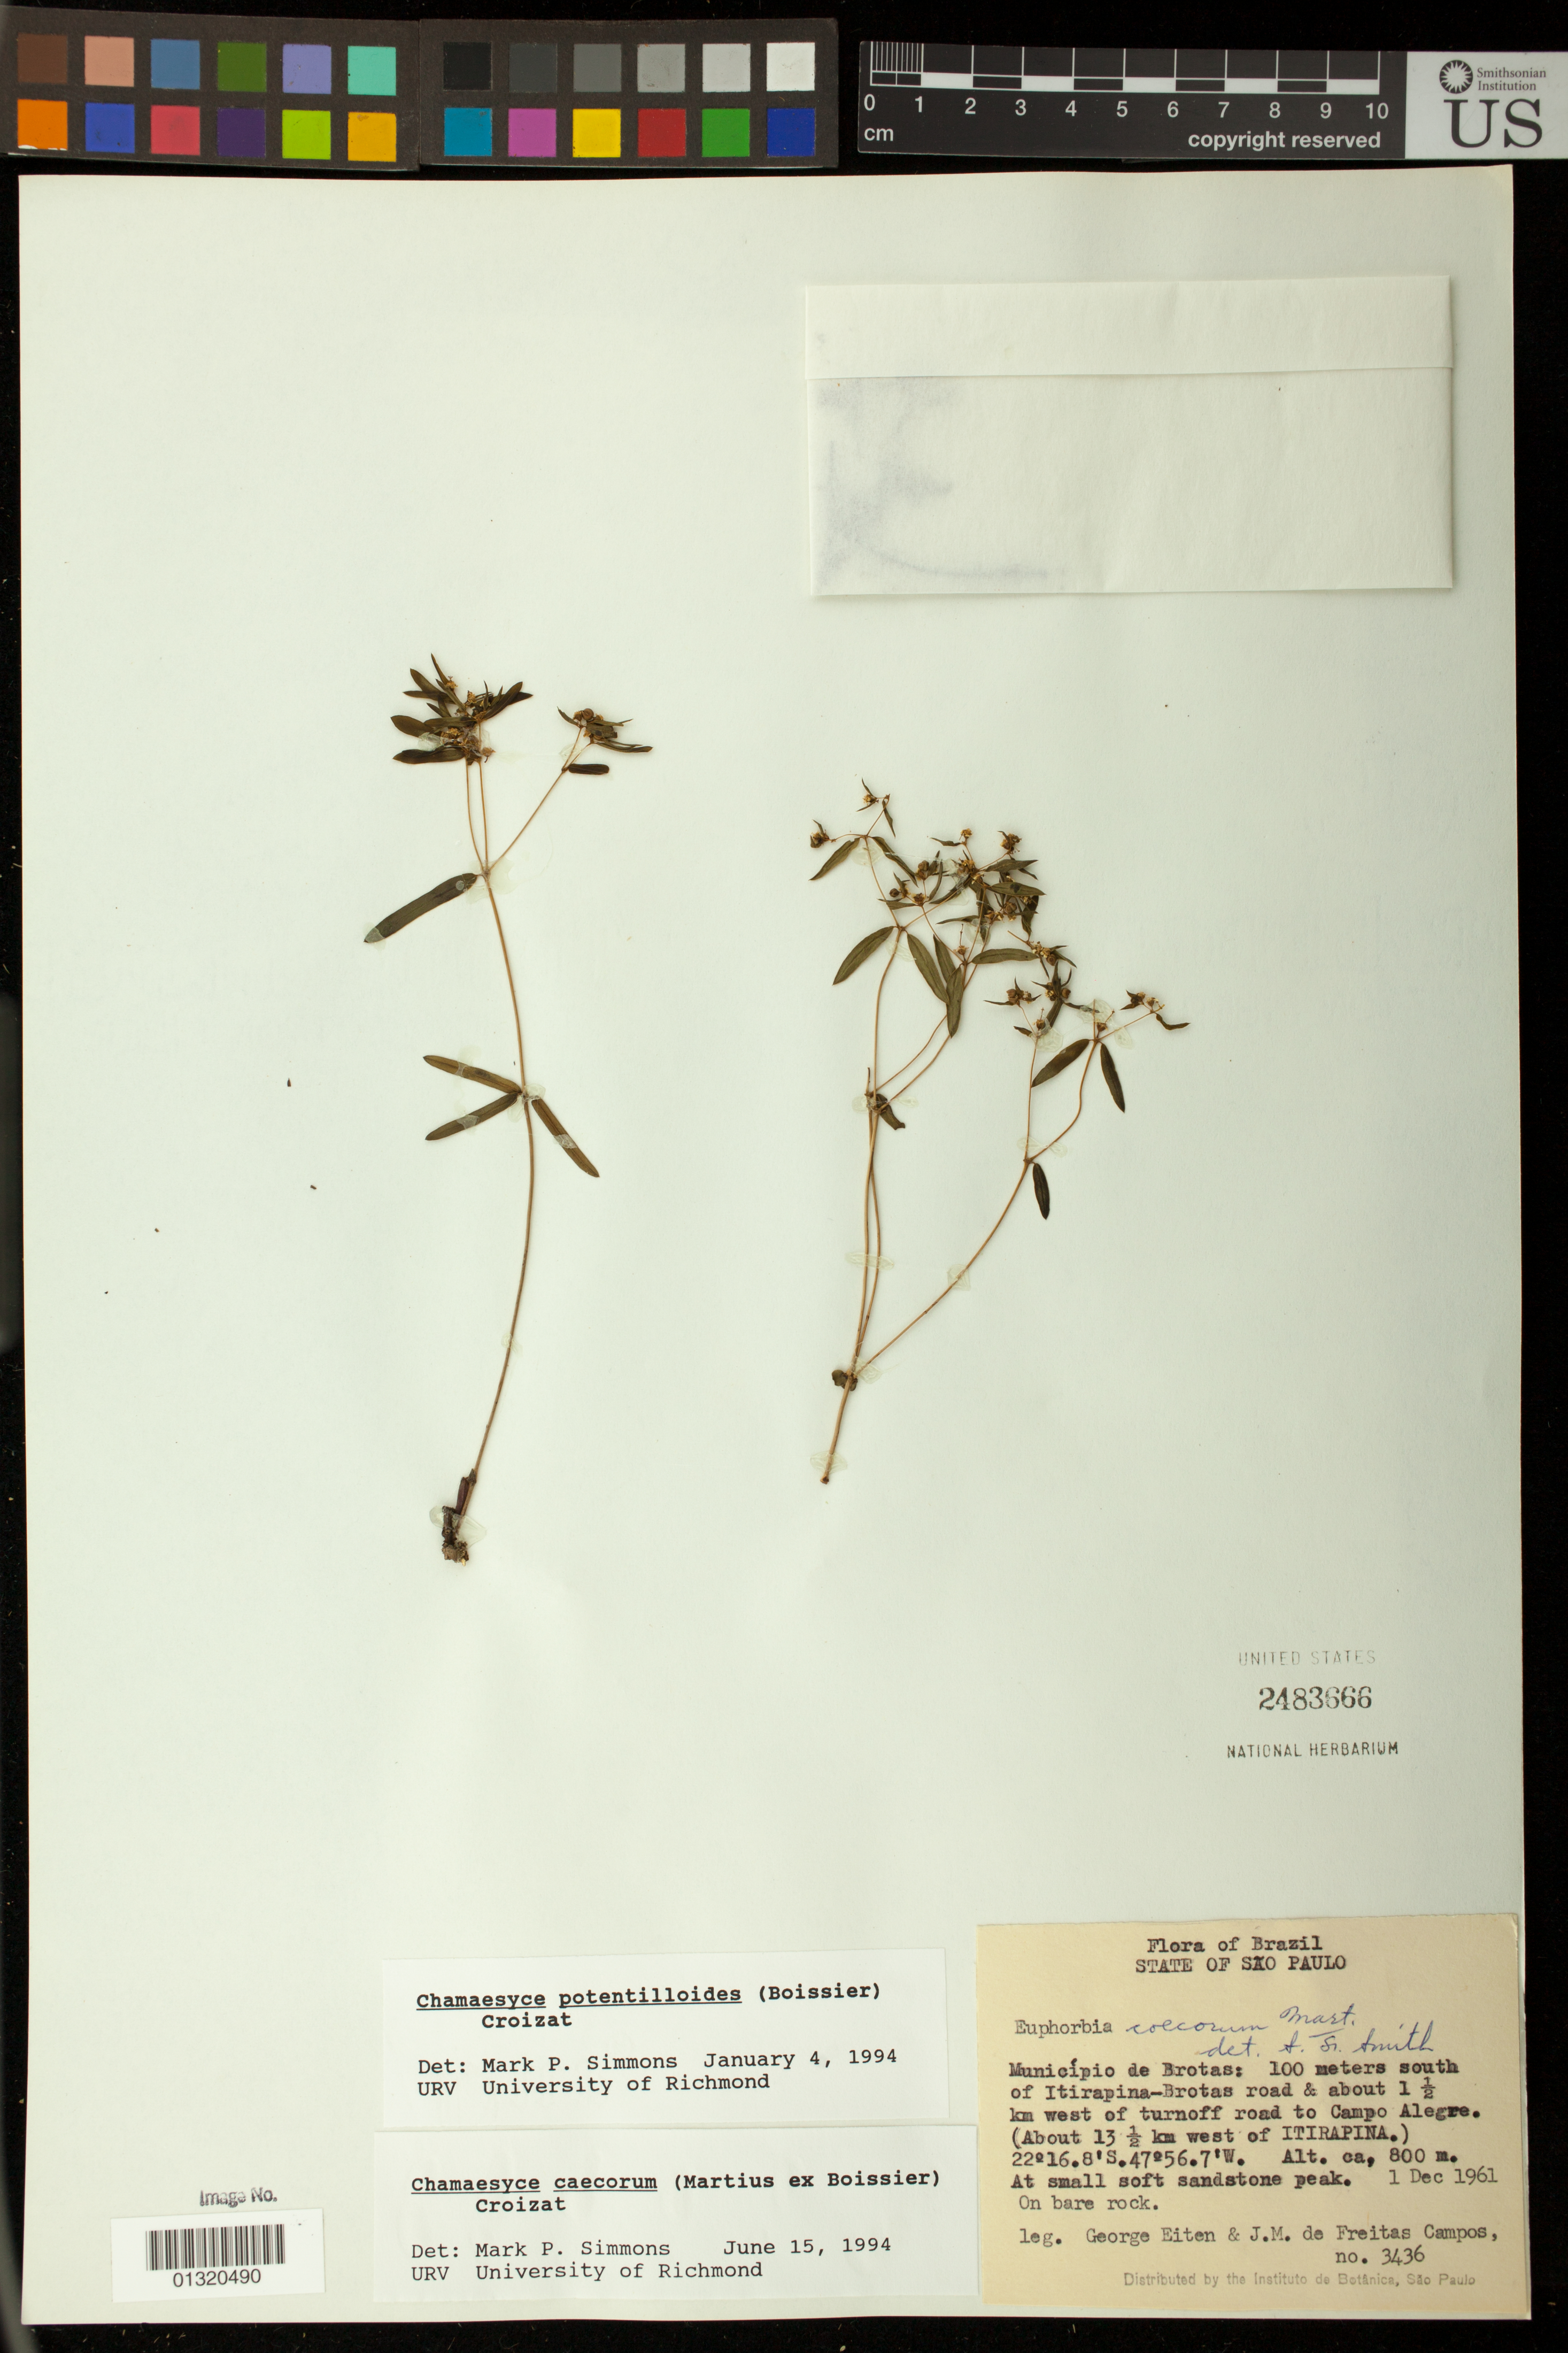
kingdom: Plantae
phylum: Tracheophyta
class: Magnoliopsida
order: Malpighiales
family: Euphorbiaceae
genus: Euphorbia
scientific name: Euphorbia potentilloides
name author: Boiss.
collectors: G. Eiten & J. M. F. Campos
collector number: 3436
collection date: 1961-12-01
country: Brazil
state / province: São Paulo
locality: Municipio de Brotas: 100 meters south of Itirapina-Brotas road & about 1 1/2 km west of turnoff road to Campo Alegre. (About 13 1/2 km west of Itirapina.)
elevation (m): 800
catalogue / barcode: US 2483666